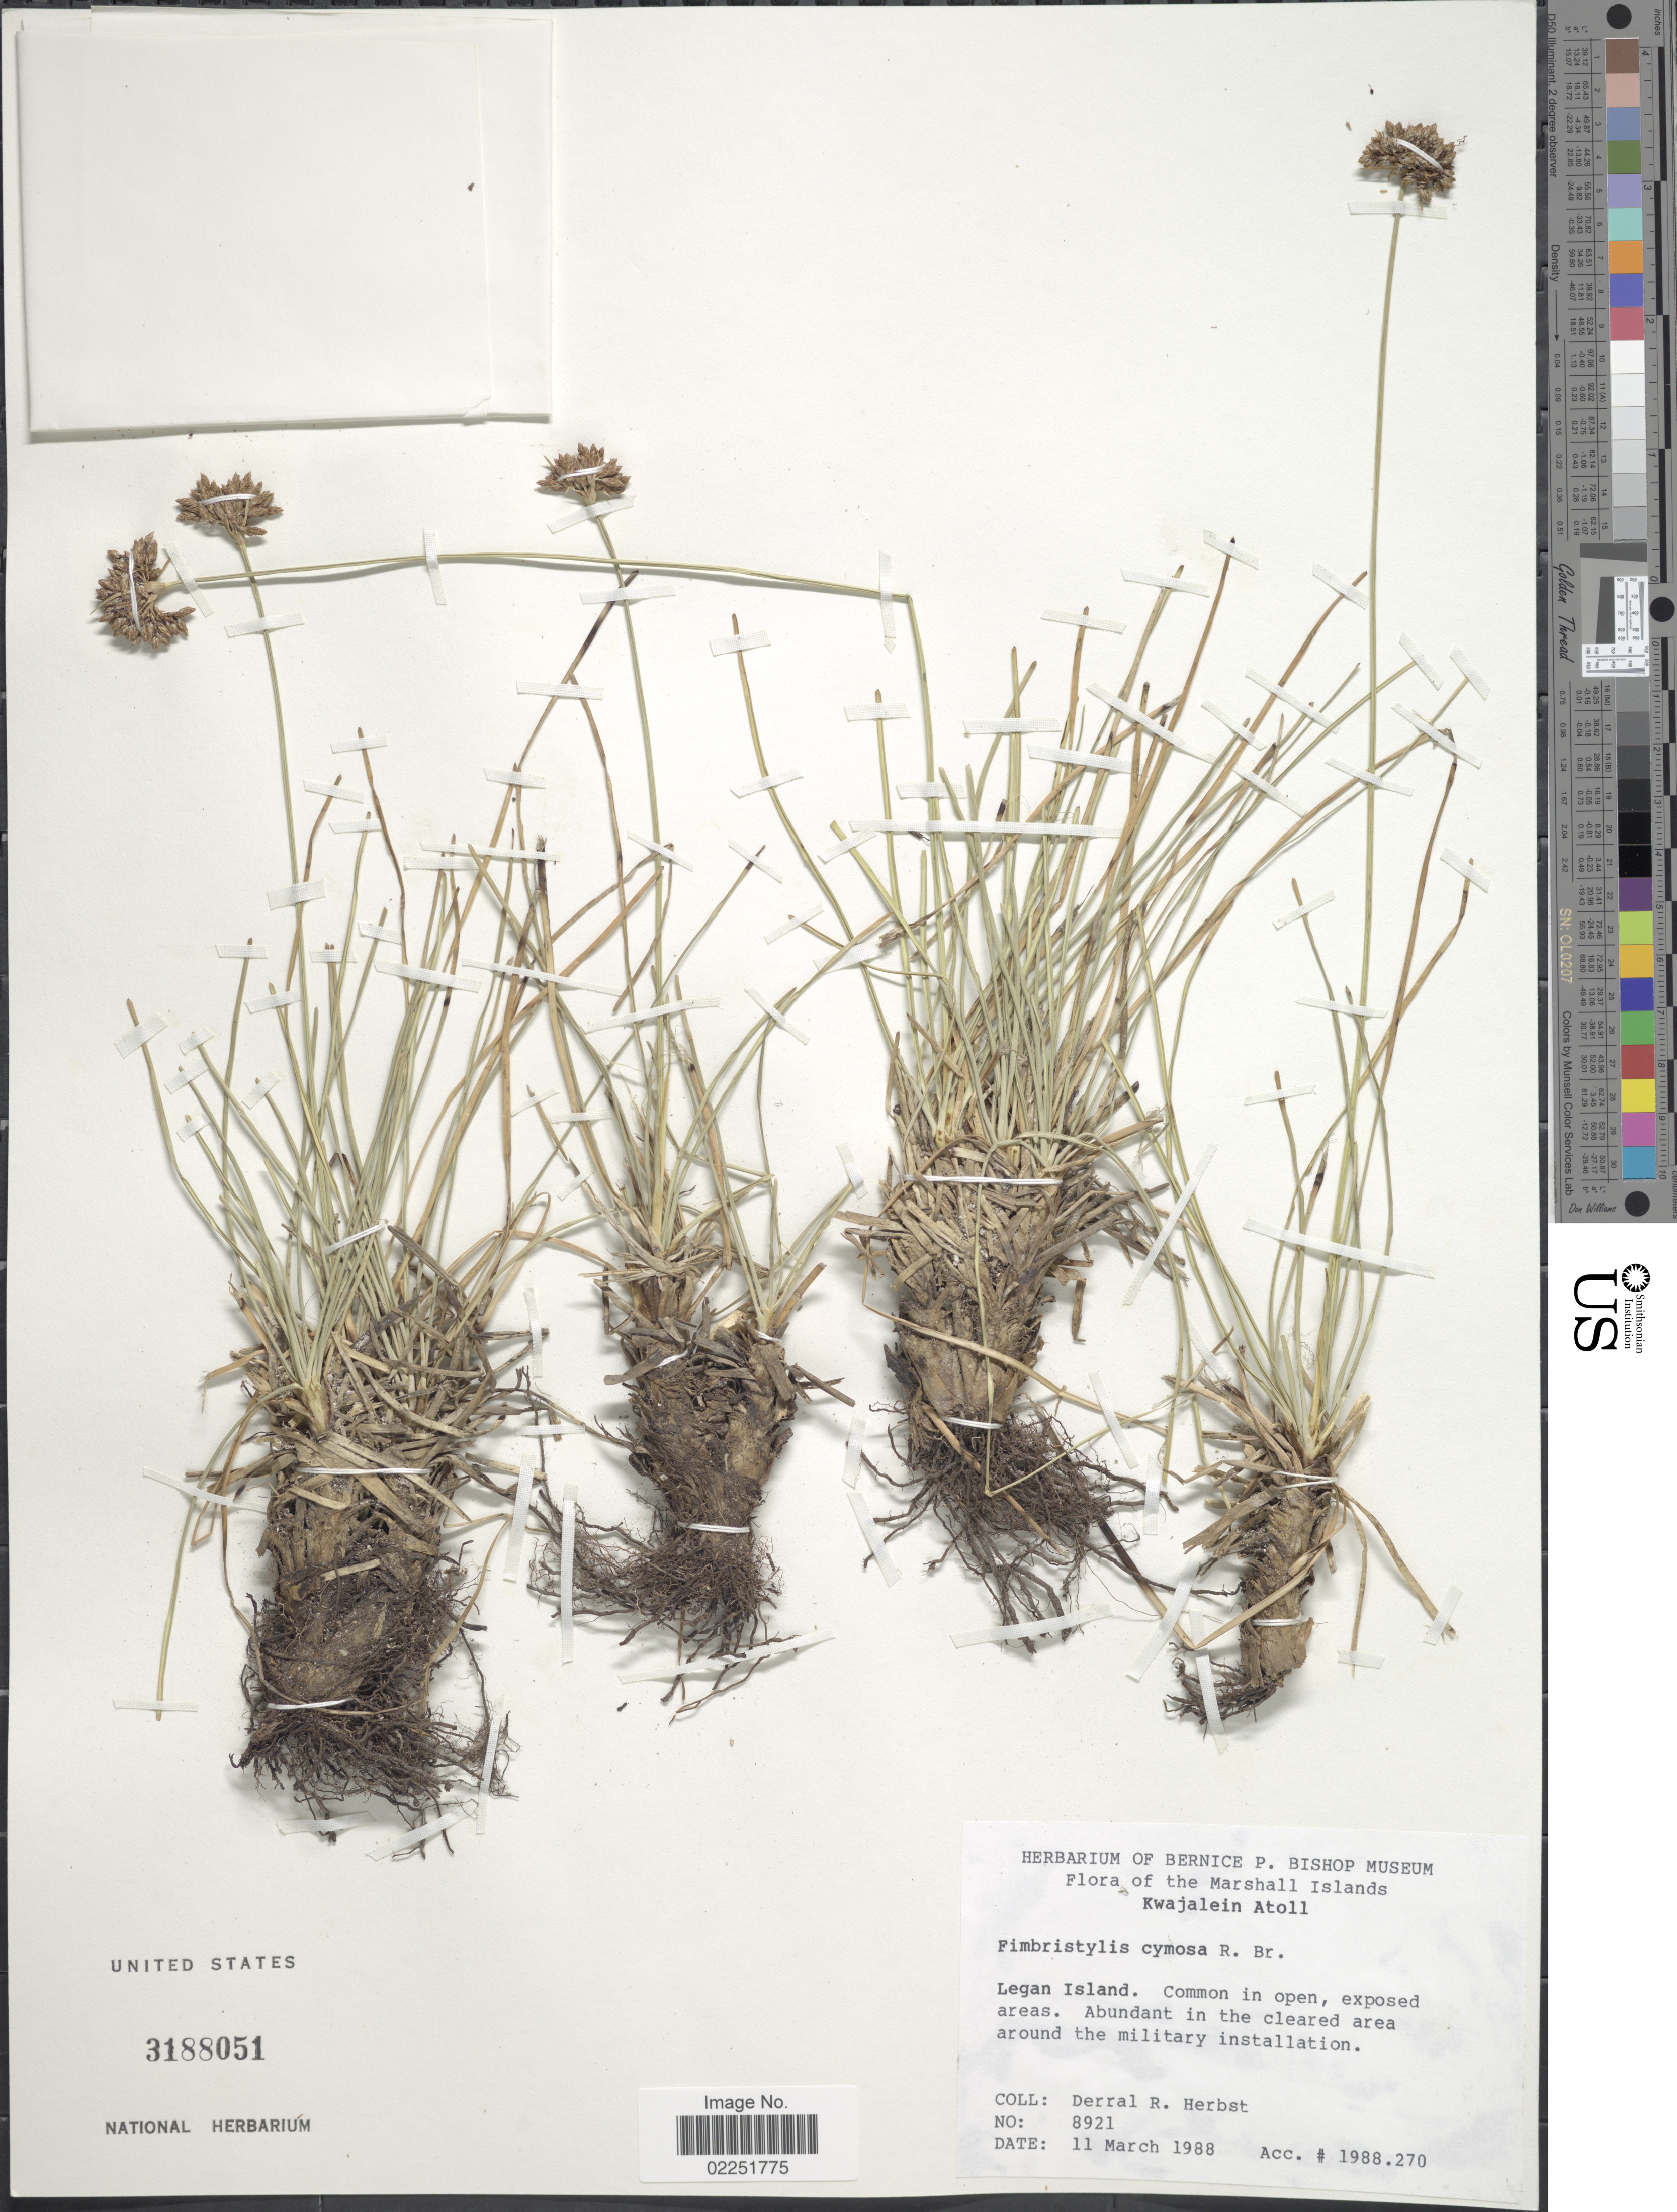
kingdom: Plantae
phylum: Tracheophyta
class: Liliopsida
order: Poales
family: Cyperaceae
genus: Fimbristylis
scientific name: Fimbristylis cymosa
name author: R. Br.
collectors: D. R. Herbst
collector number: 8921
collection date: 1988-03-11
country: Marshall Islands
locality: Kwajalein Atoll. Legan Island, in the cleared area around the military installation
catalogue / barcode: US 3188051